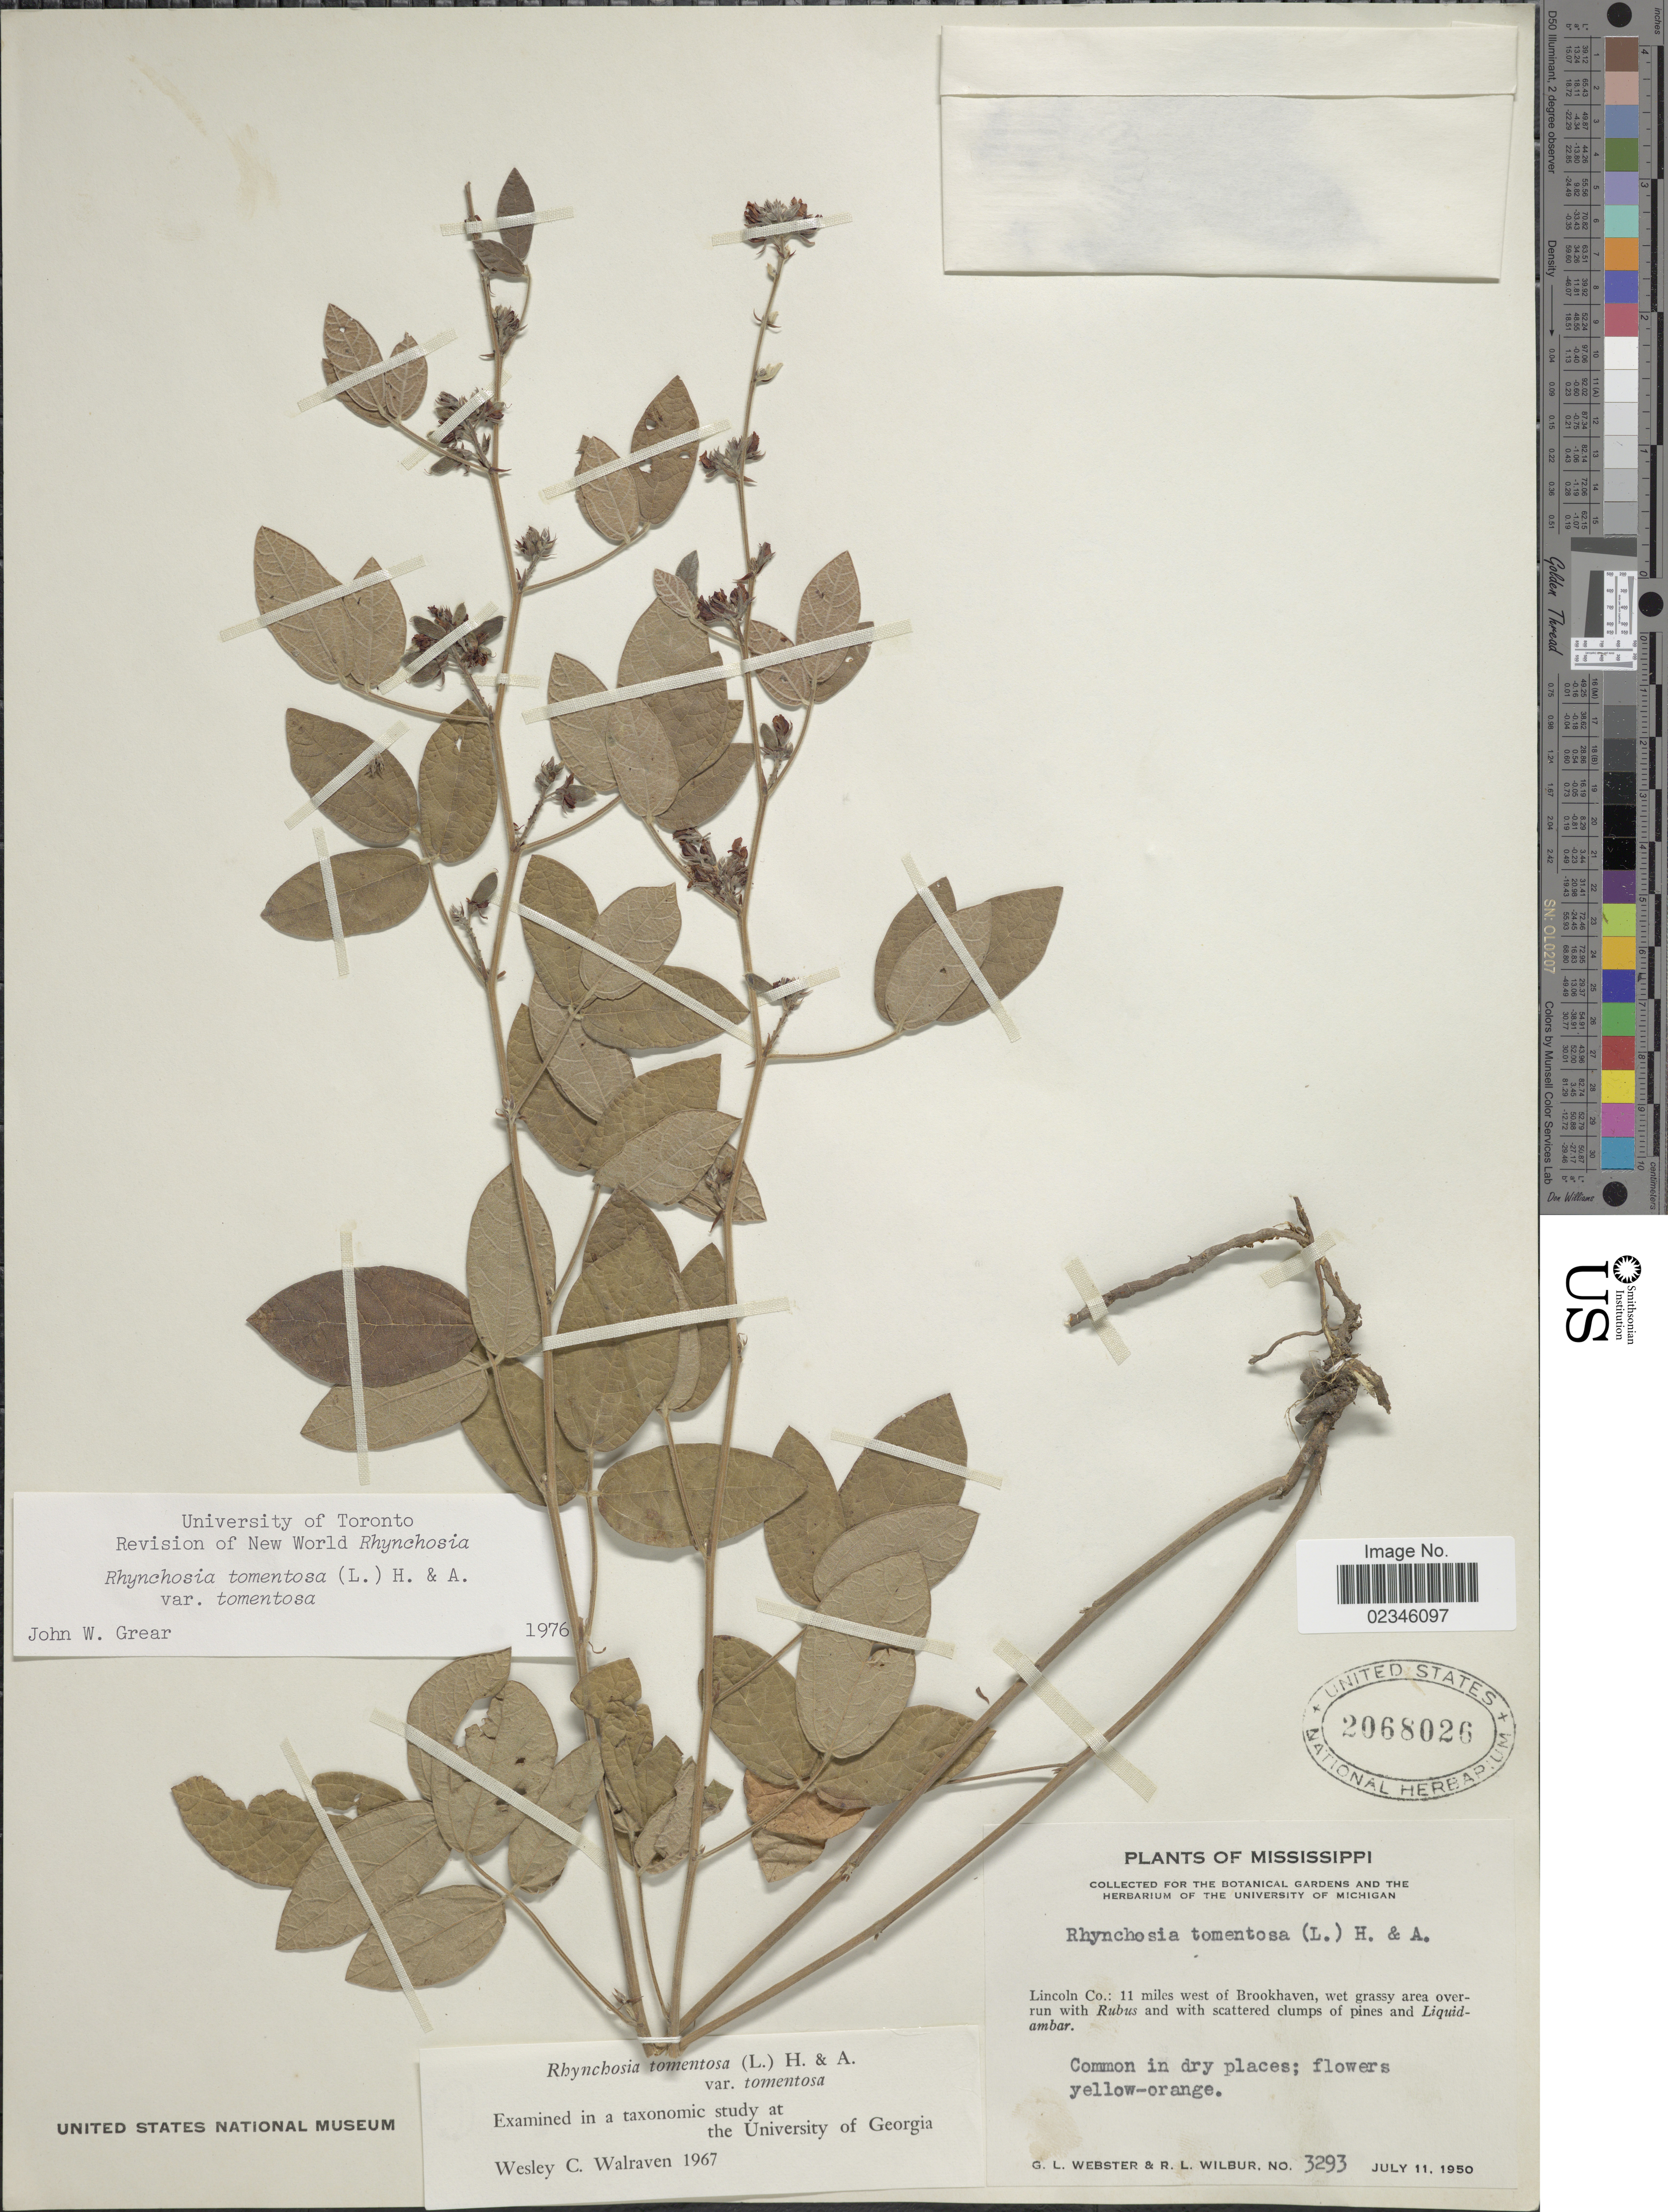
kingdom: Plantae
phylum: Tracheophyta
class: Magnoliopsida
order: Fabales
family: Fabaceae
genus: Rhynchosia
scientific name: Rhynchosia tomentosa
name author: (L.) Hook. & Arn.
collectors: G. L. Webster & R. L. Wilbur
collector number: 3293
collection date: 1950-07-11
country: United States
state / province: Mississippi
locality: Lincoln Co.: 11 miles west of Brookhaven, wet grassy area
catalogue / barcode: US 2068026